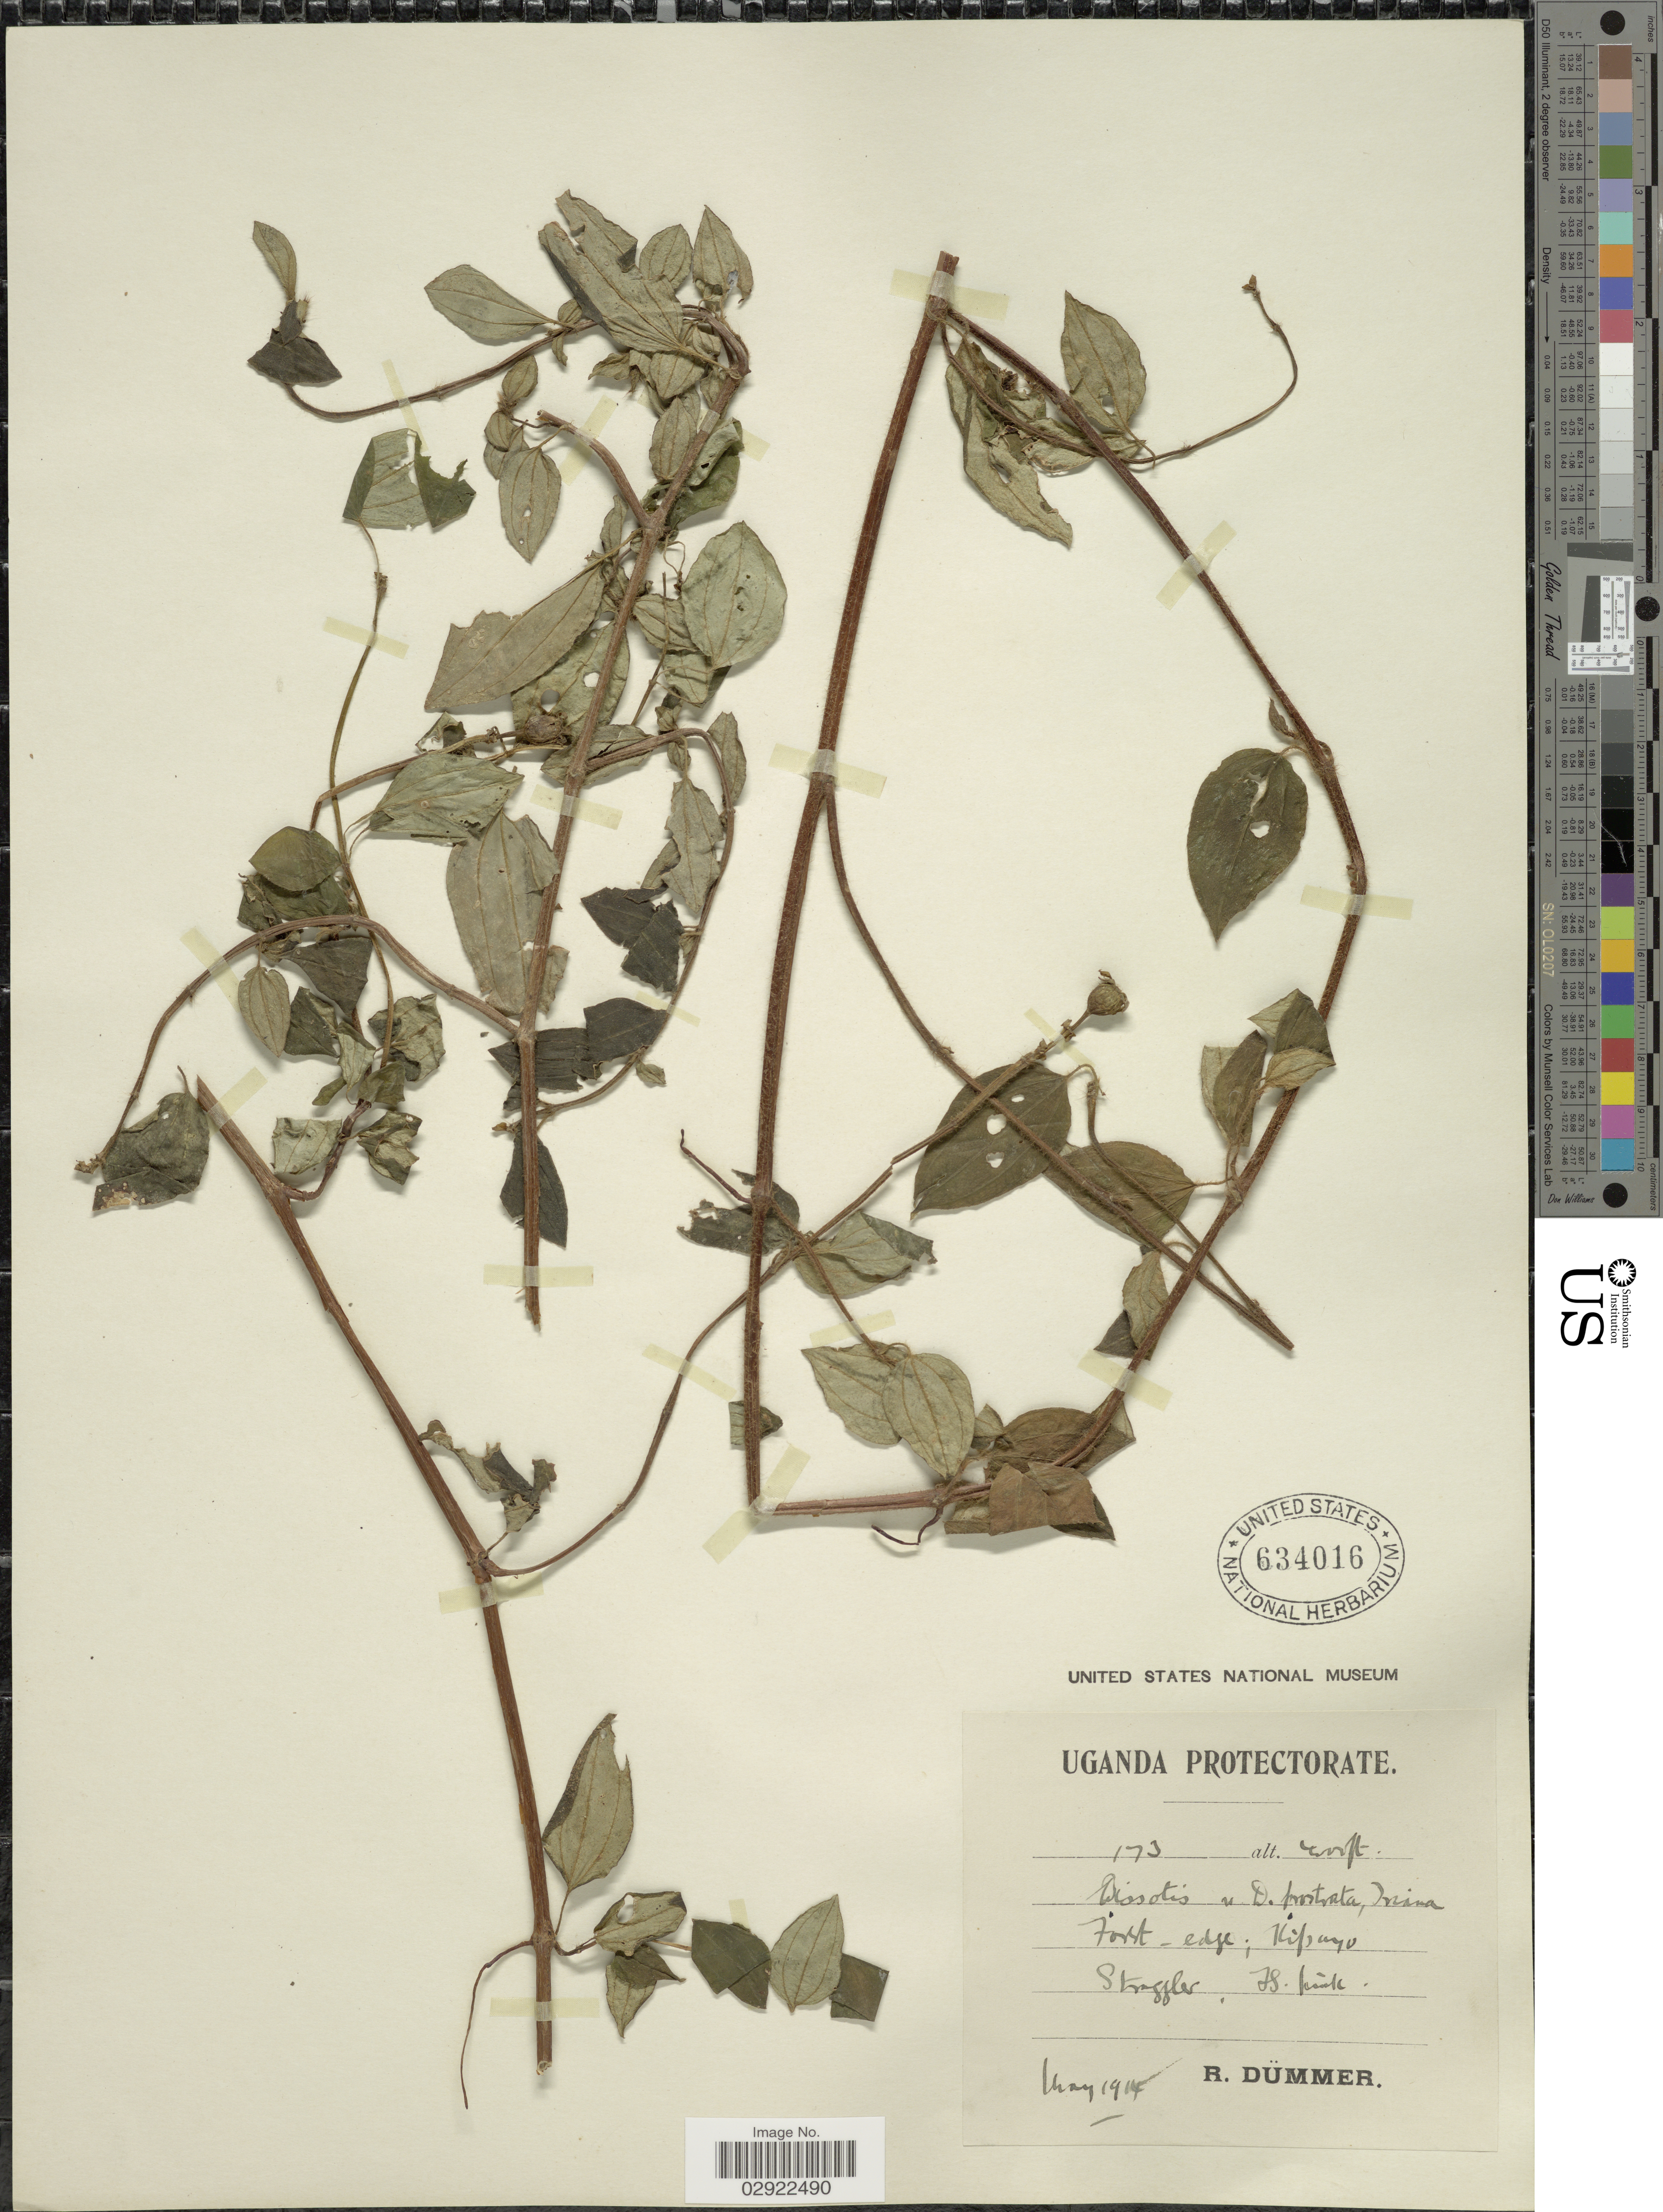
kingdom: Plantae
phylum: Tracheophyta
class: Magnoliopsida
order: Myrtales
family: Melastomataceae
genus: Heterotis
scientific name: Heterotis prostrata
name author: (Thonn.) Benth.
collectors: R. A. Dümmer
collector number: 173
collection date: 1914-05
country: Uganda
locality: Forest-edge; Kipayo.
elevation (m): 1219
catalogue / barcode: US 634016